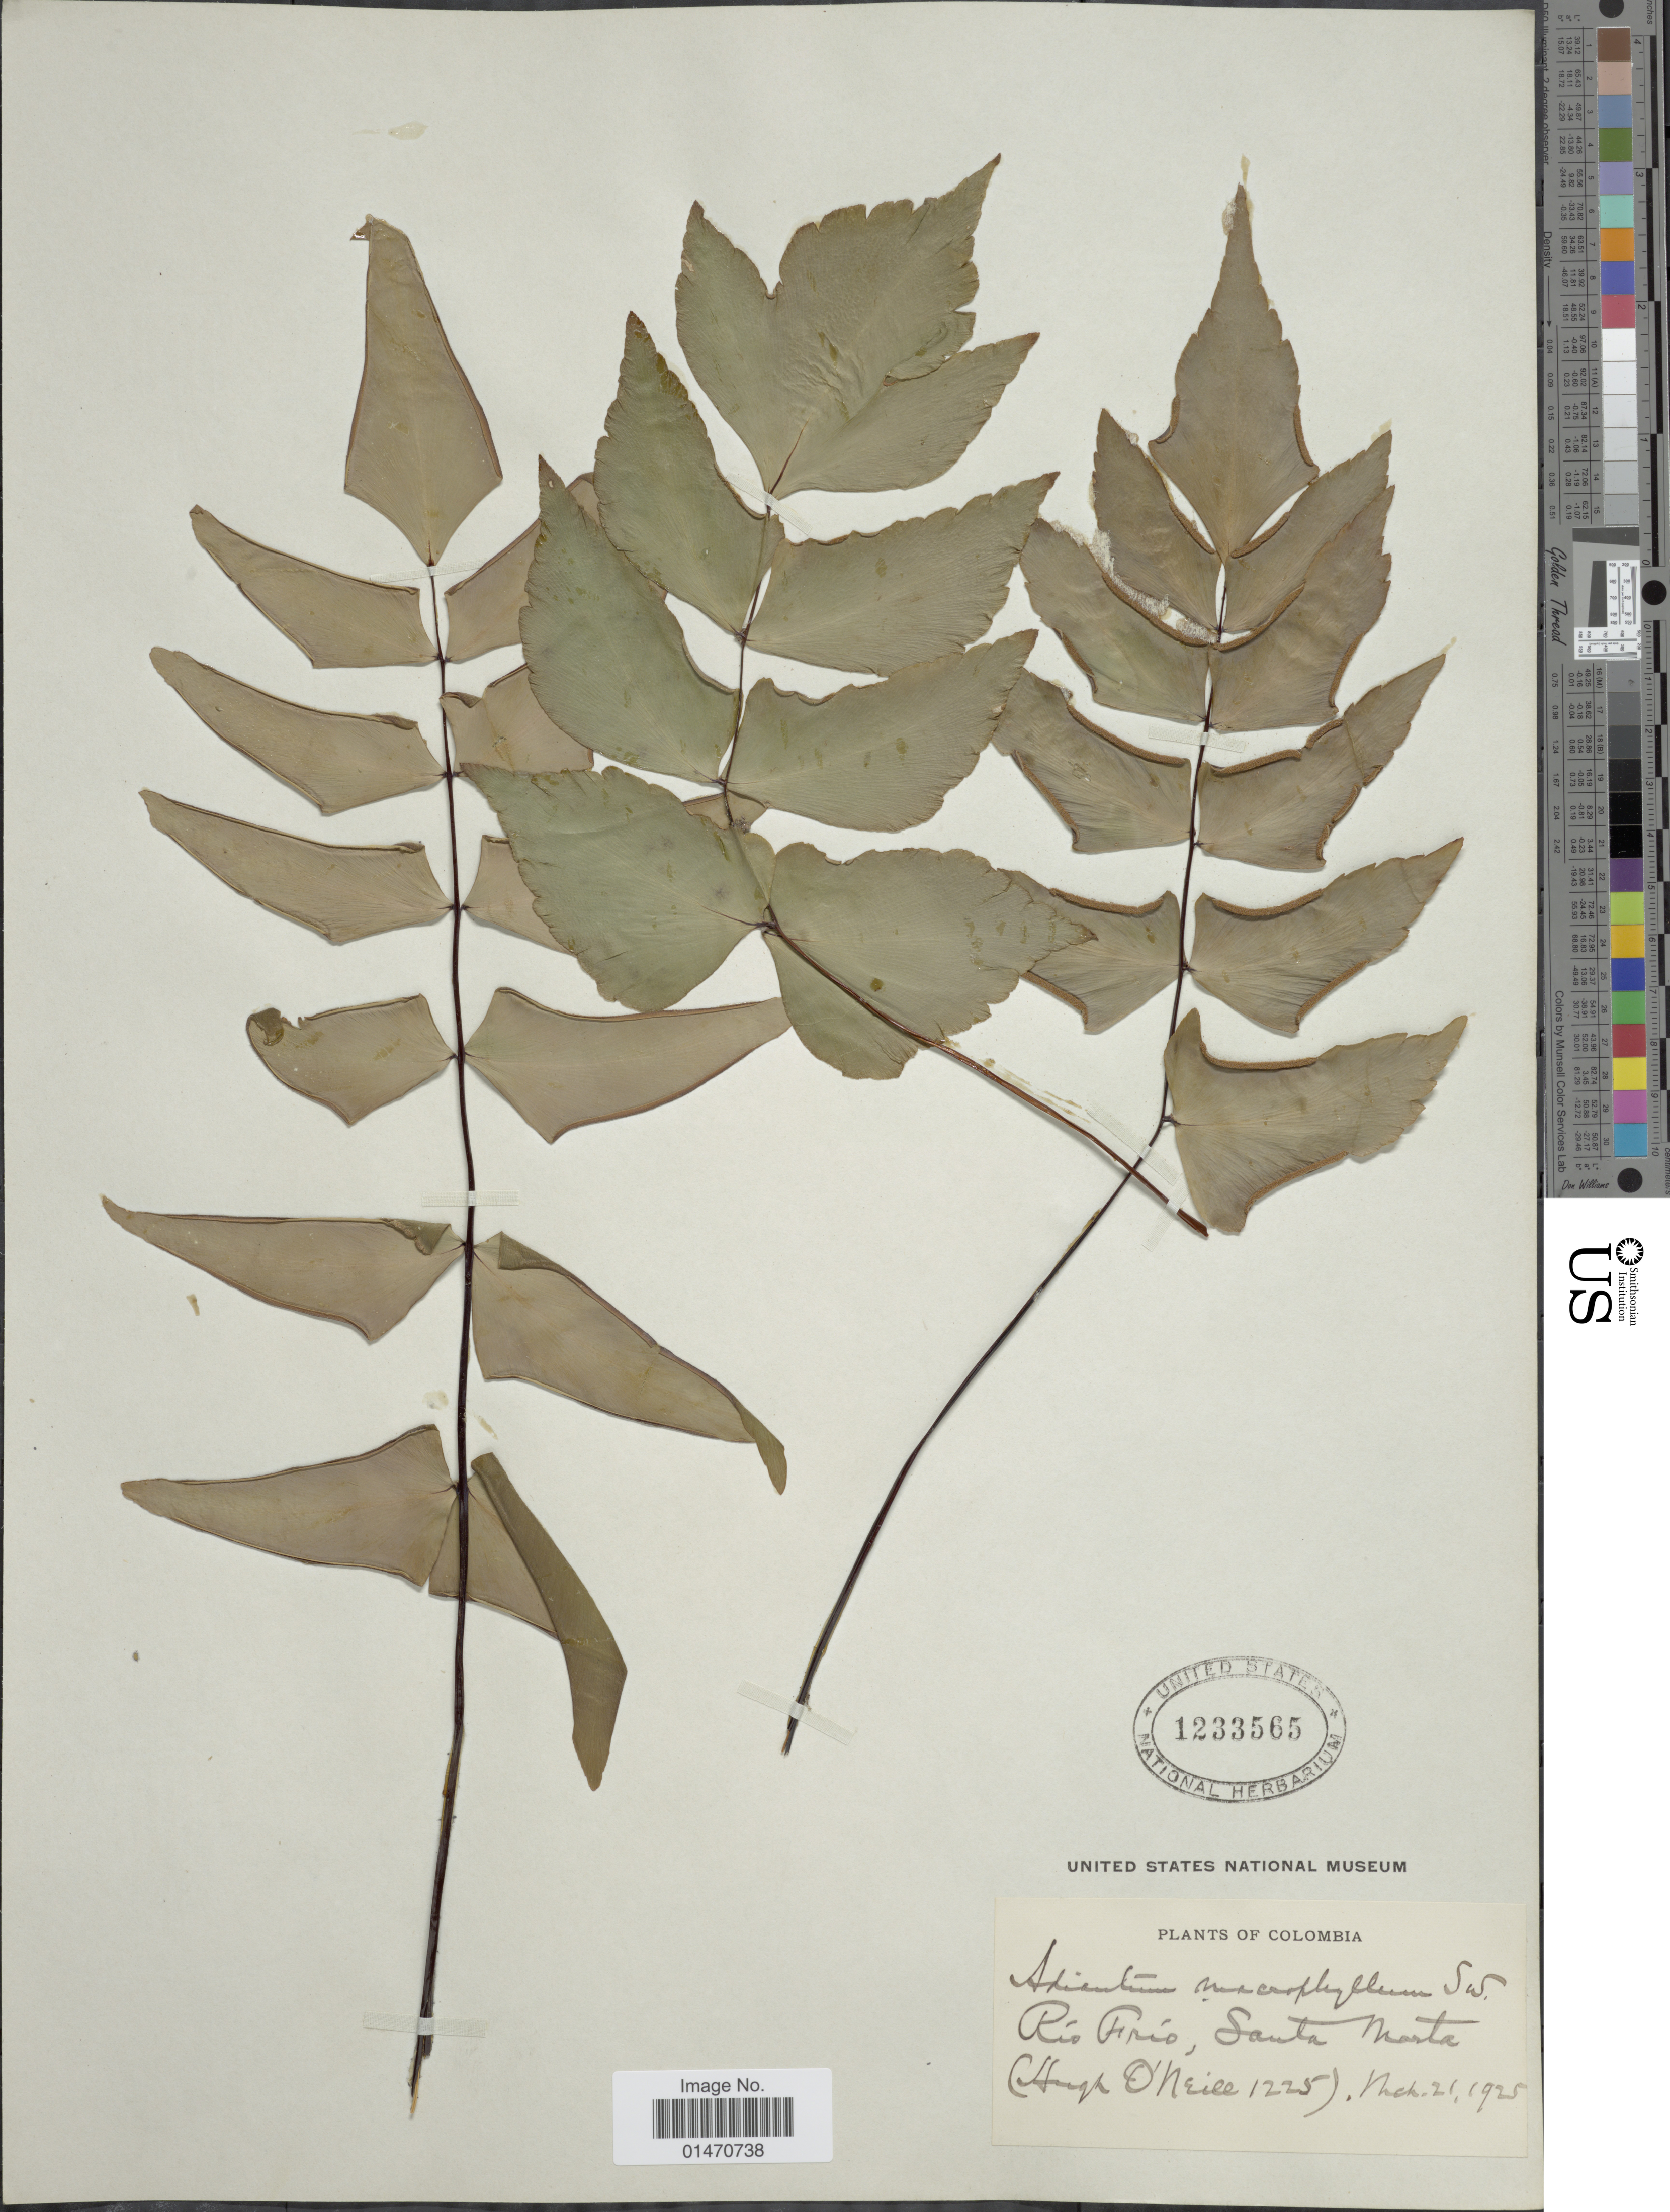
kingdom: Plantae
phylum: Tracheophyta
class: Polypodiopsida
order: Polypodiales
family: Pteridaceae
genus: Adiantum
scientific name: Adiantum macrophyllum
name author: Sw.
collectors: H. O'Neill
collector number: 1225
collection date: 1925-03-21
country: Colombia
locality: Rio Frio, Santa Marta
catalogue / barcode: US 1233565